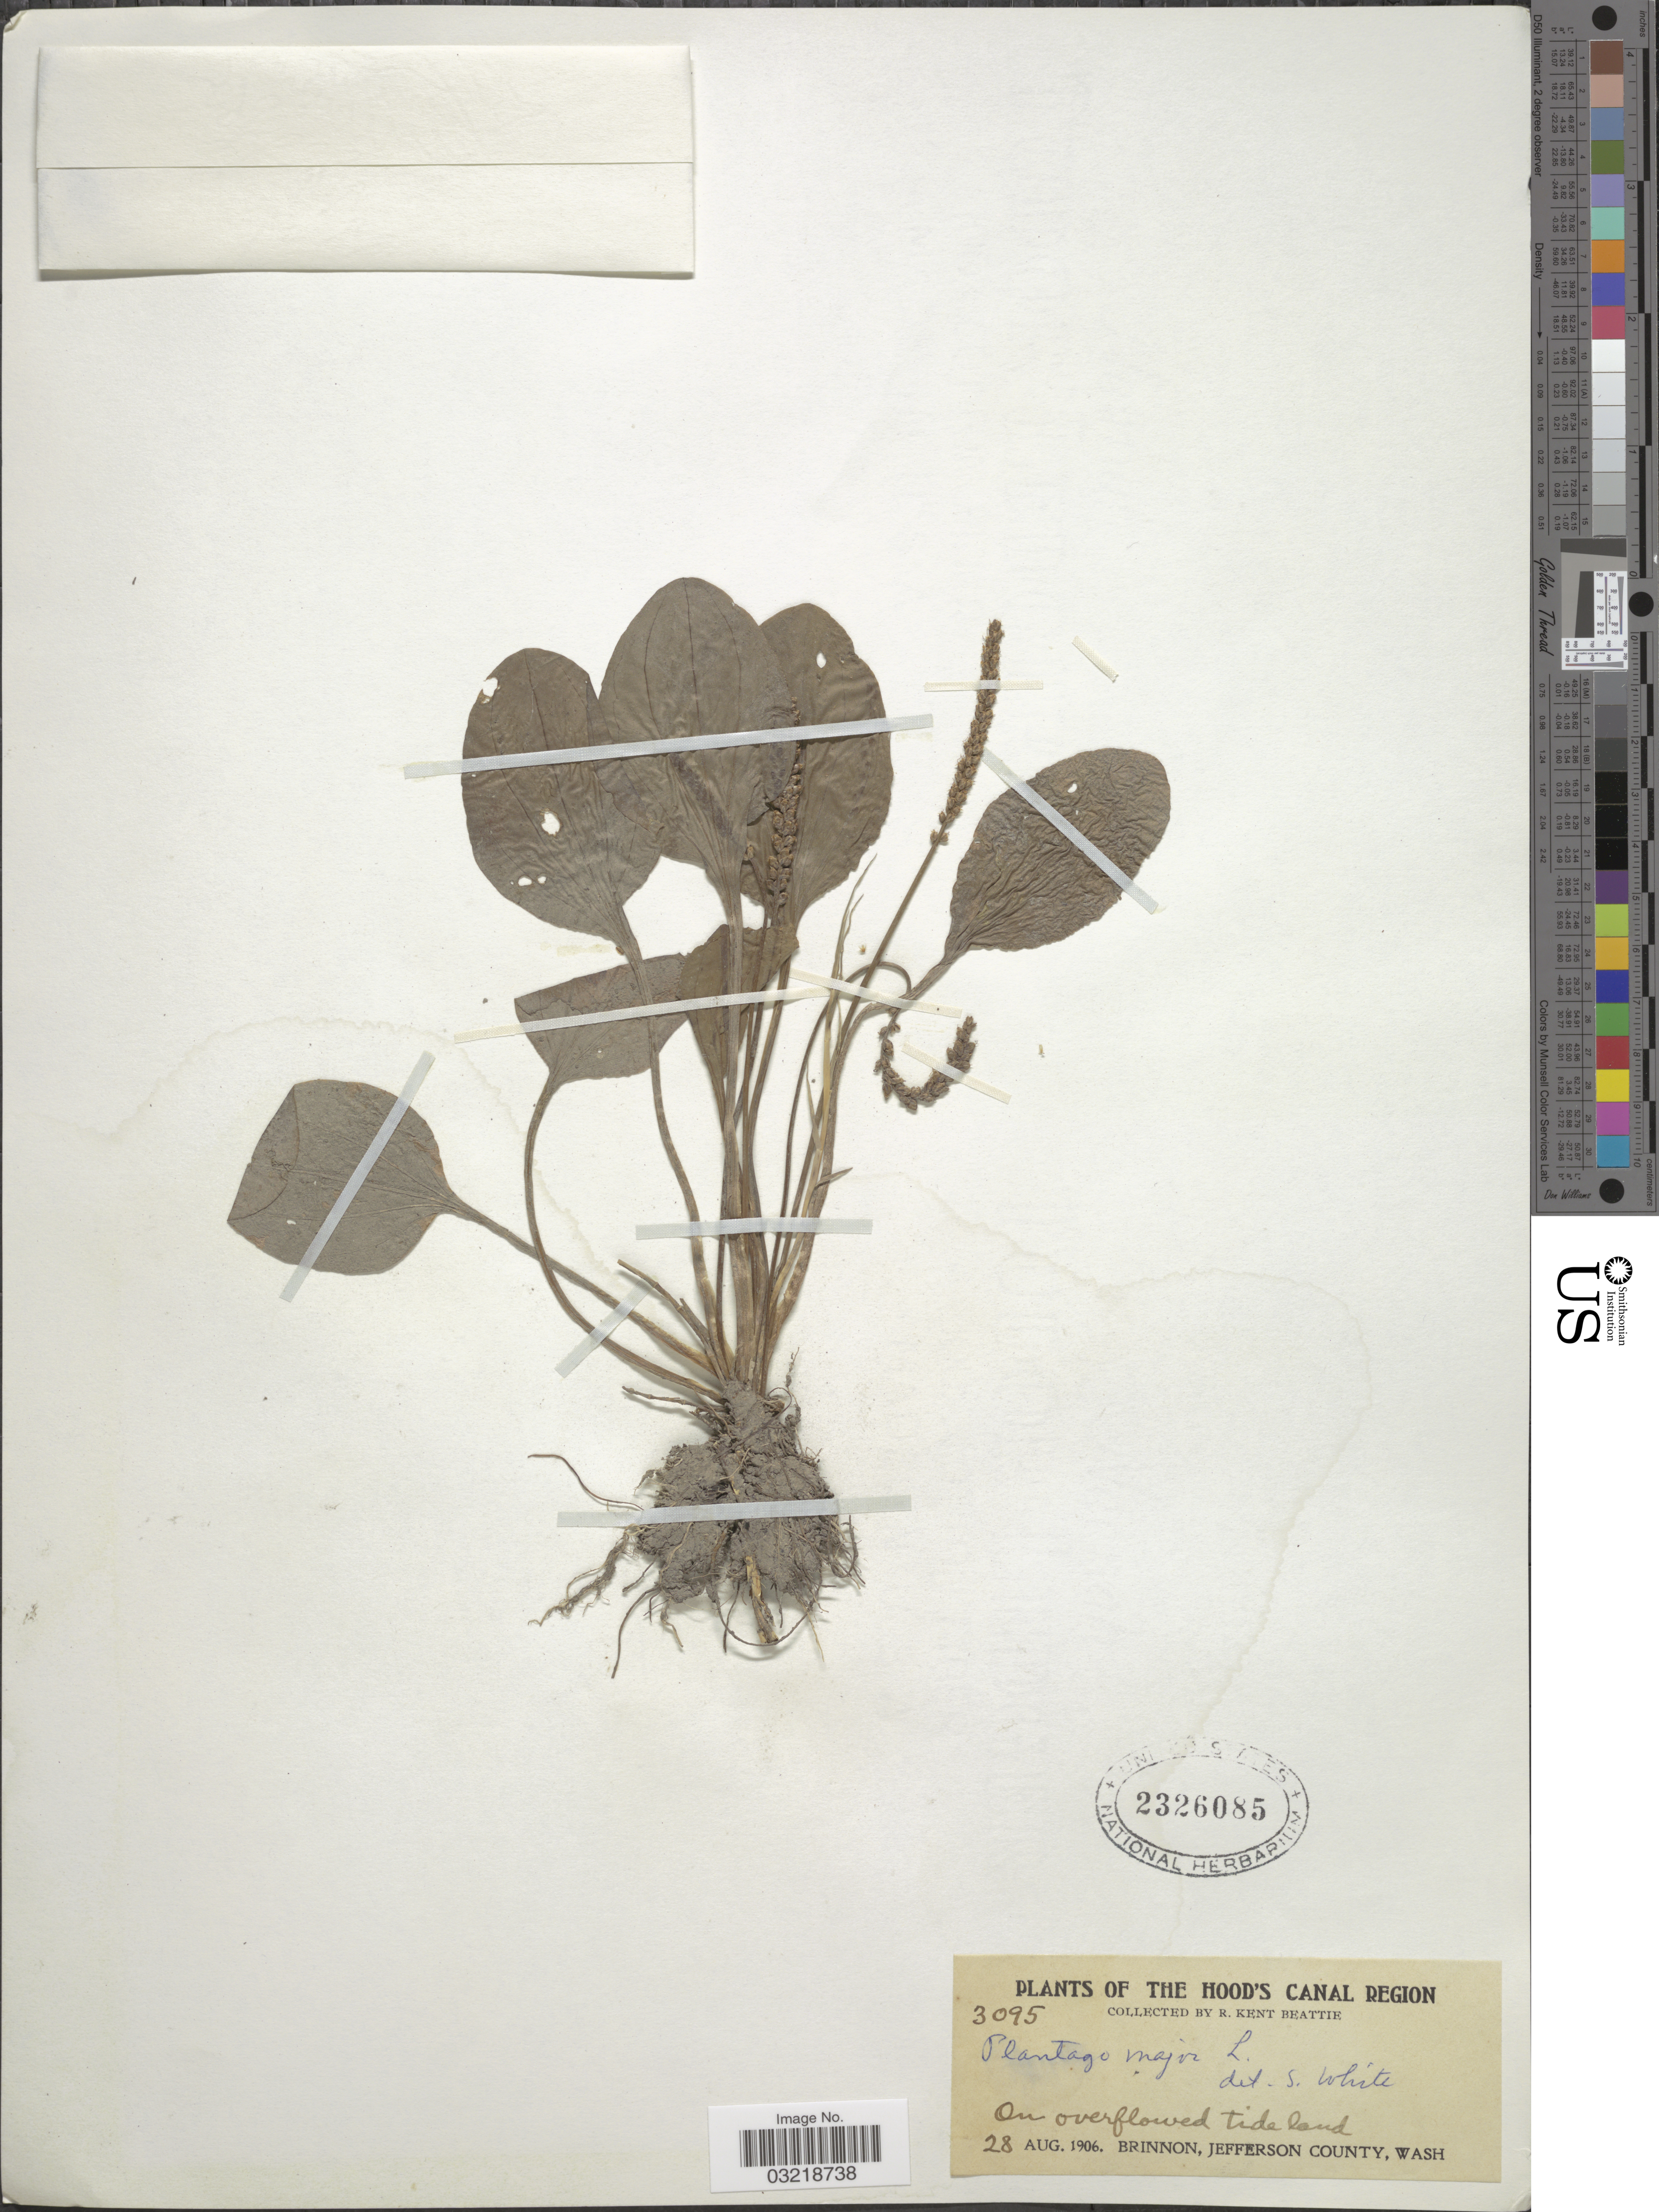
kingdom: Plantae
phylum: Tracheophyta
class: Magnoliopsida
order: Lamiales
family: Plantaginaceae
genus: Plantago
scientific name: Plantago major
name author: L.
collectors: R. K. Beattie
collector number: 3095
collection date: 1906-08-28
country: United States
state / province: Washington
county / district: Jefferson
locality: The Hood's Canal Region. Brinnon, Jefferson County.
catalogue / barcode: US 2326085